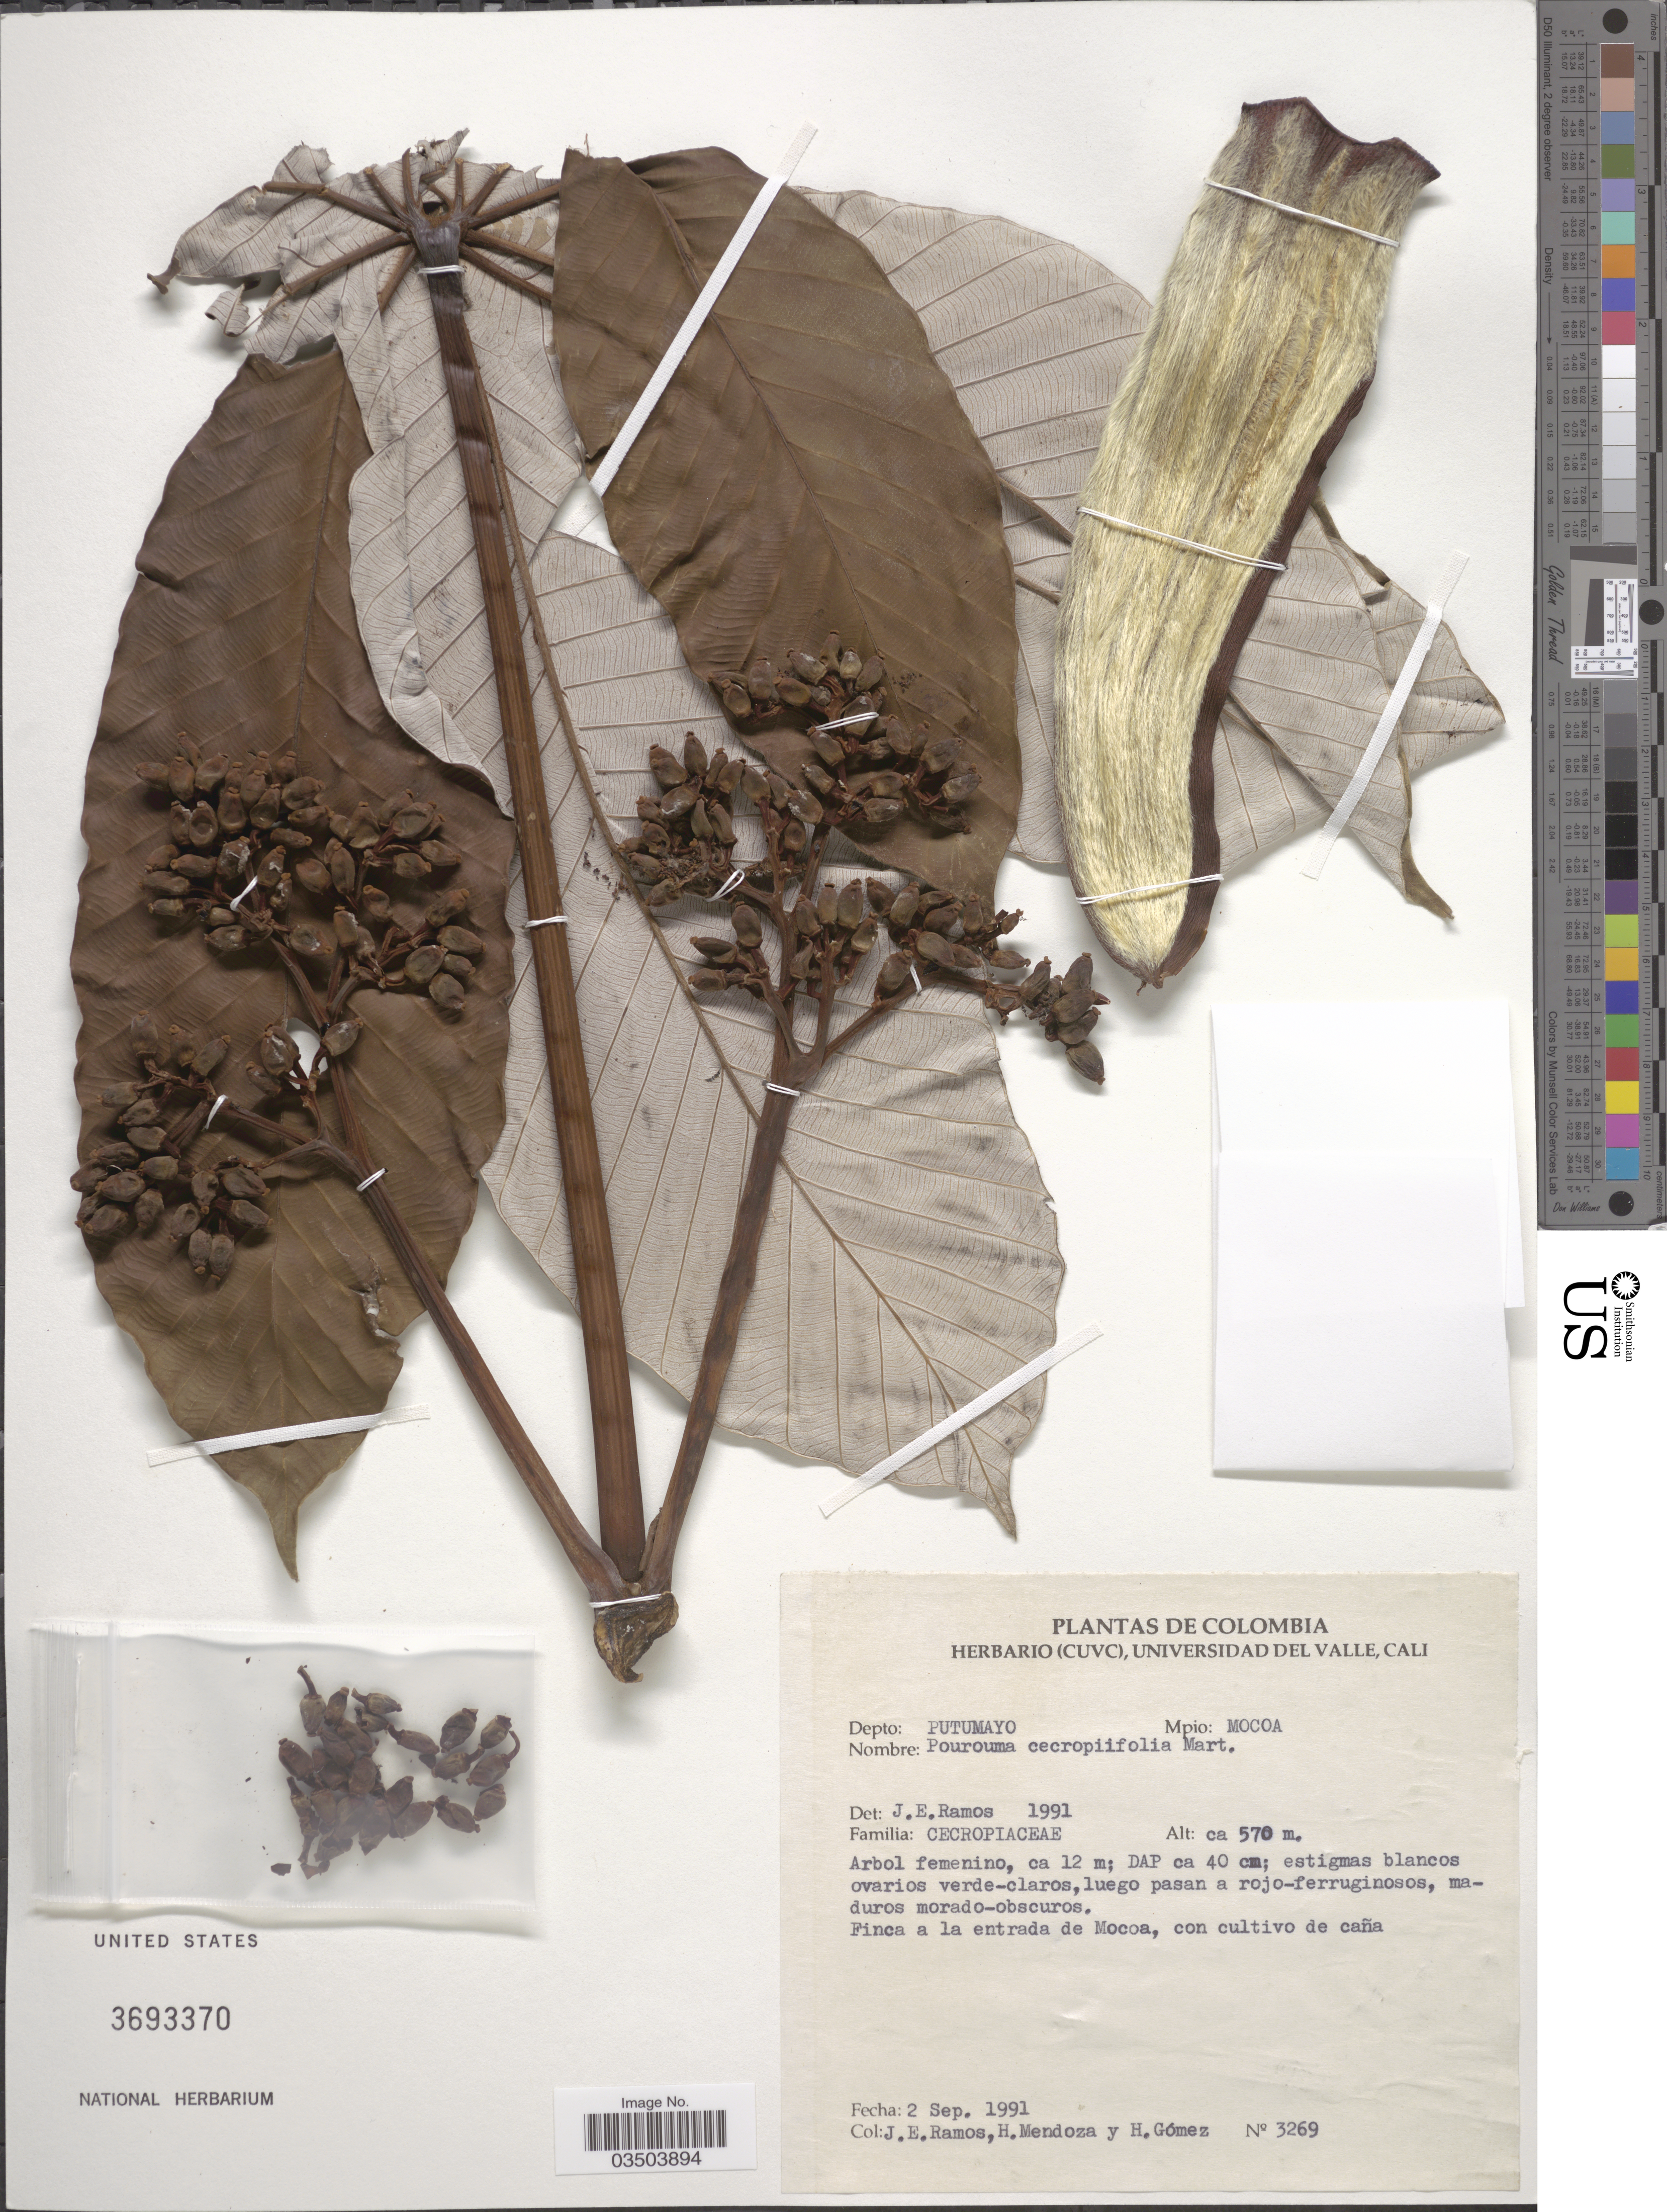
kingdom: Plantae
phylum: Tracheophyta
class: Magnoliopsida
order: Rosales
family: Urticaceae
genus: Pourouma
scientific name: Pourouma cecropiifolia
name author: Mart.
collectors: J. E. Ramos, H. Mendoza & H. Gomez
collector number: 3269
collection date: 1991-09-02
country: Colombia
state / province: Putumayo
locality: Depto: Putumayo. Mpio: Mocoa. Finca a la entrada de Mocoa, con cultivo de caña.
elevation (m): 570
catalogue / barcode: US 3693370